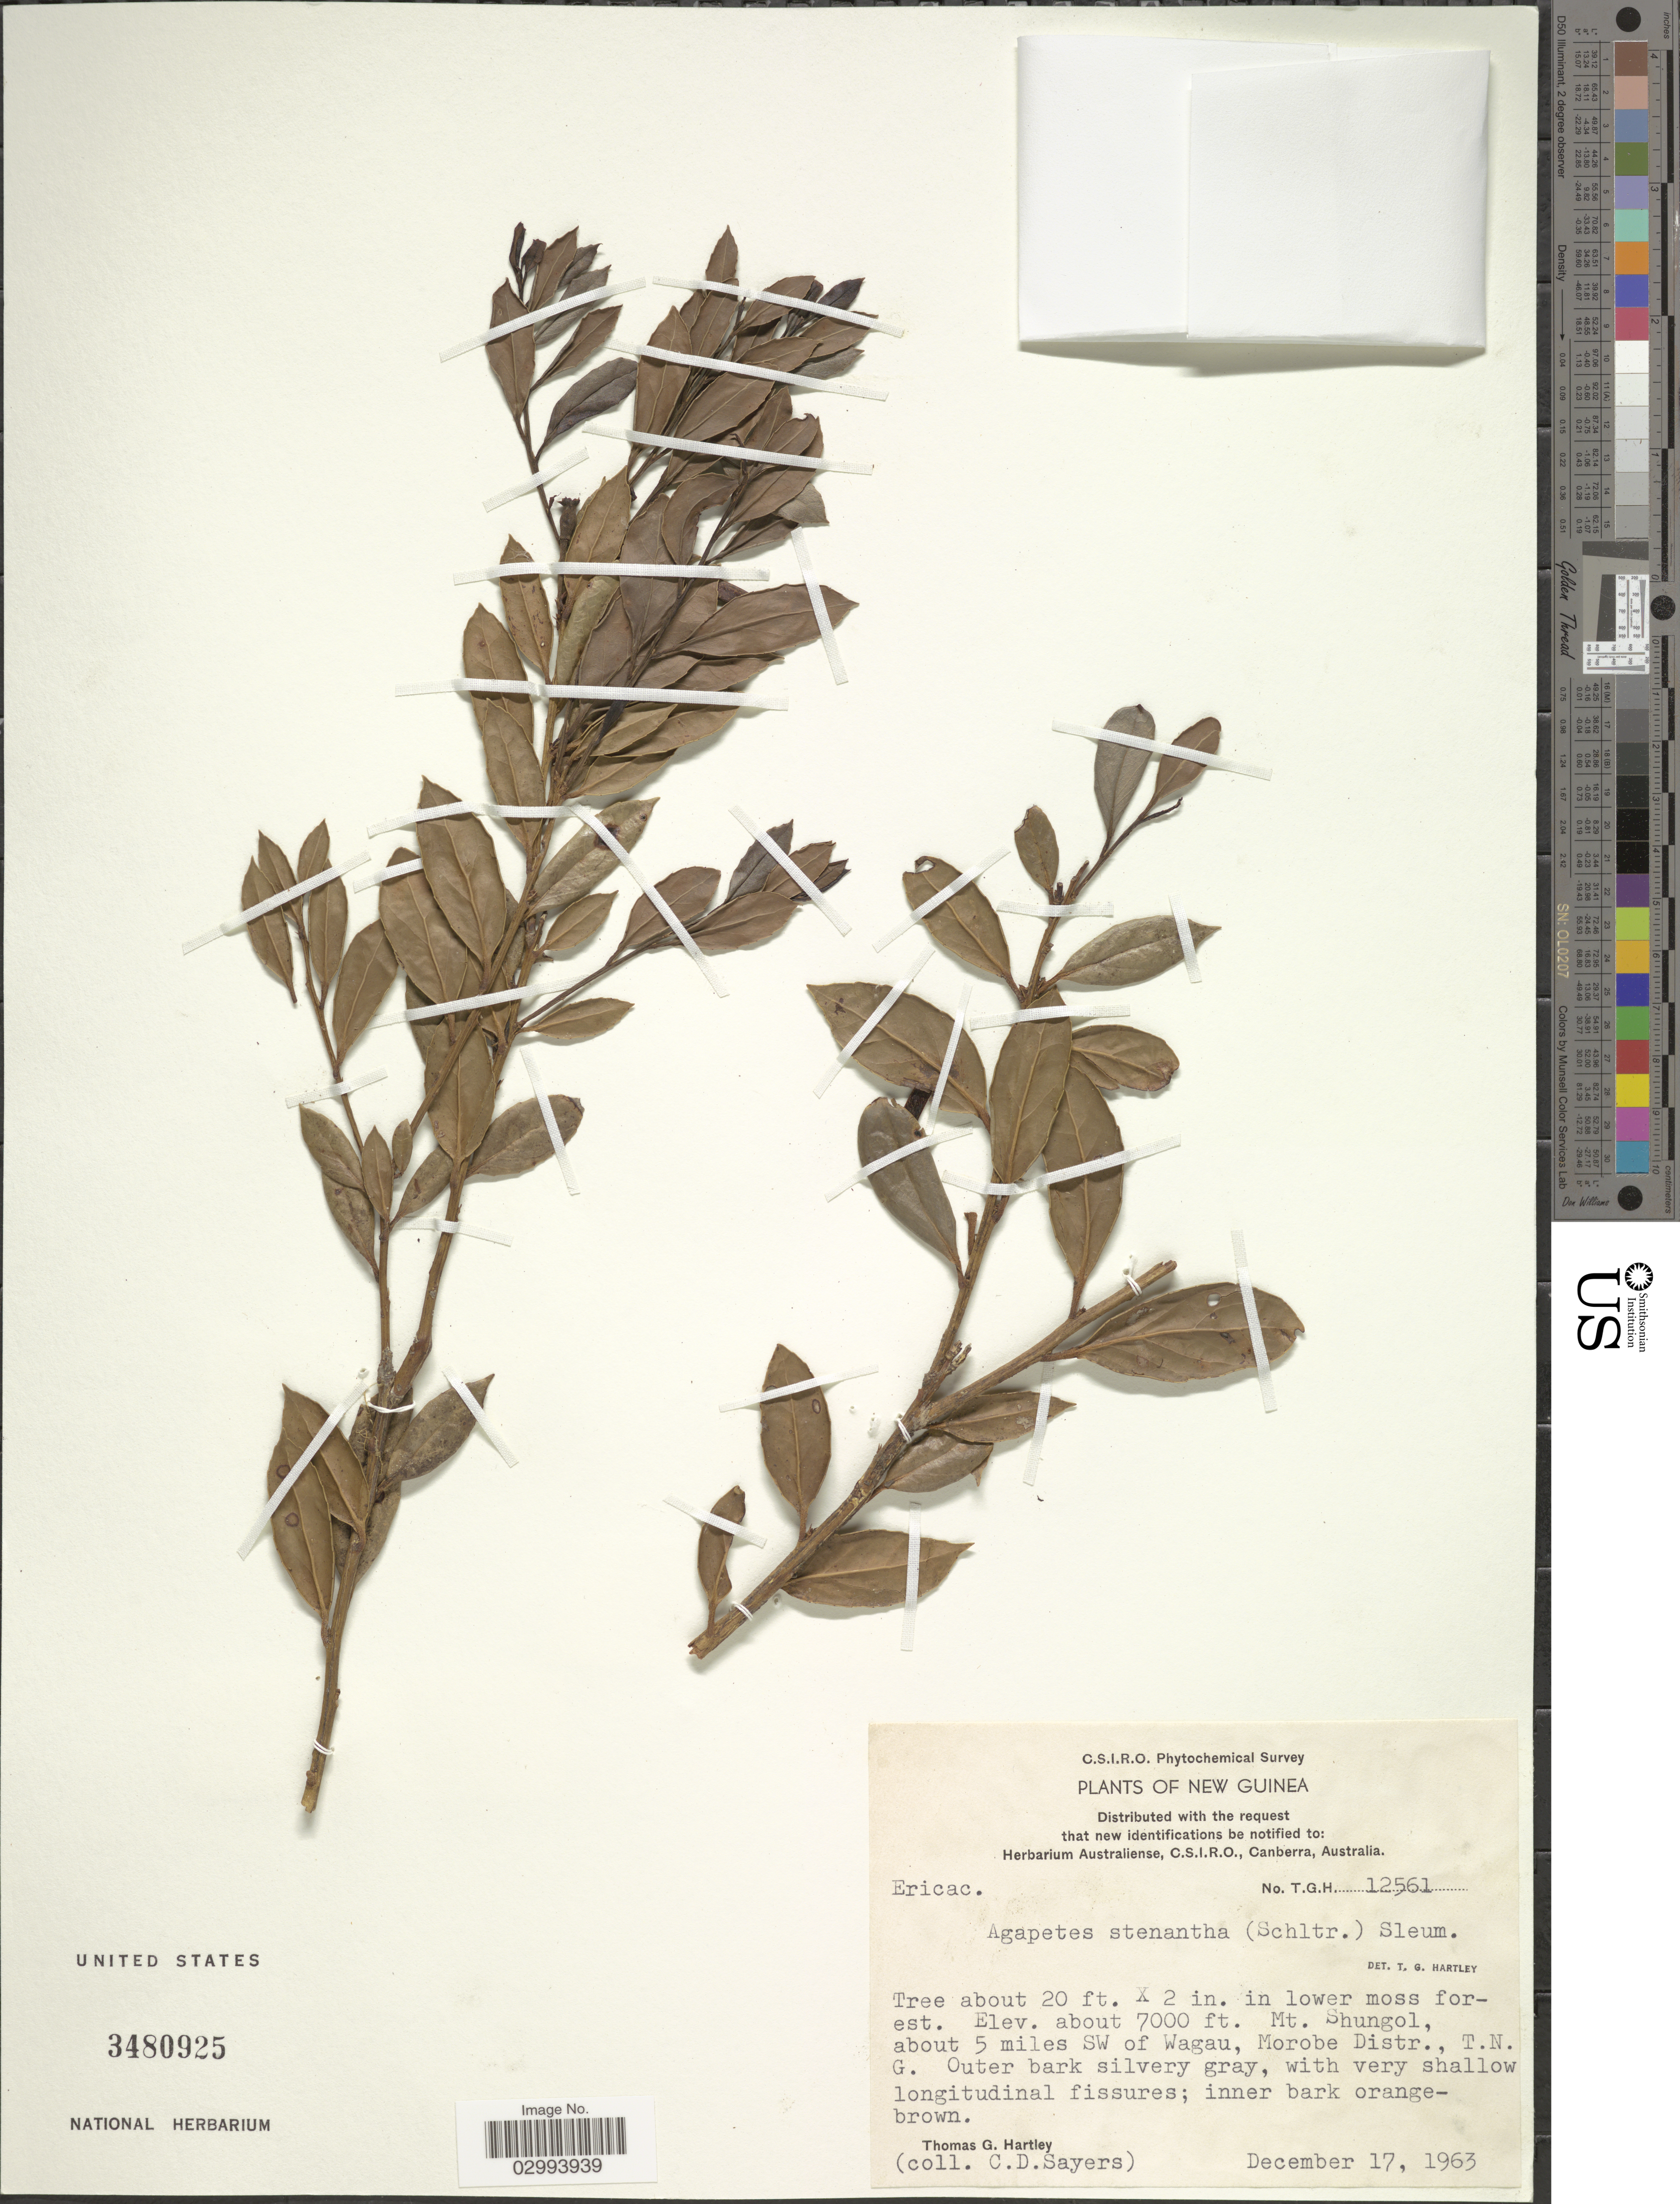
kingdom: Plantae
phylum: Tracheophyta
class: Magnoliopsida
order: Ericales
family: Ericaceae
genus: Agapetes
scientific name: Agapetes stenantha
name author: Rehder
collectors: T. G. Hartley & C. Sayers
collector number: T.G.H.12561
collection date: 1963-12-17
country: Papua New Guinea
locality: New Guinea. Mt. Shungol, about 5 miles SW of Wagua, Morobe Distr., T. N. G.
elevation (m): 2134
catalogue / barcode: US 3480925